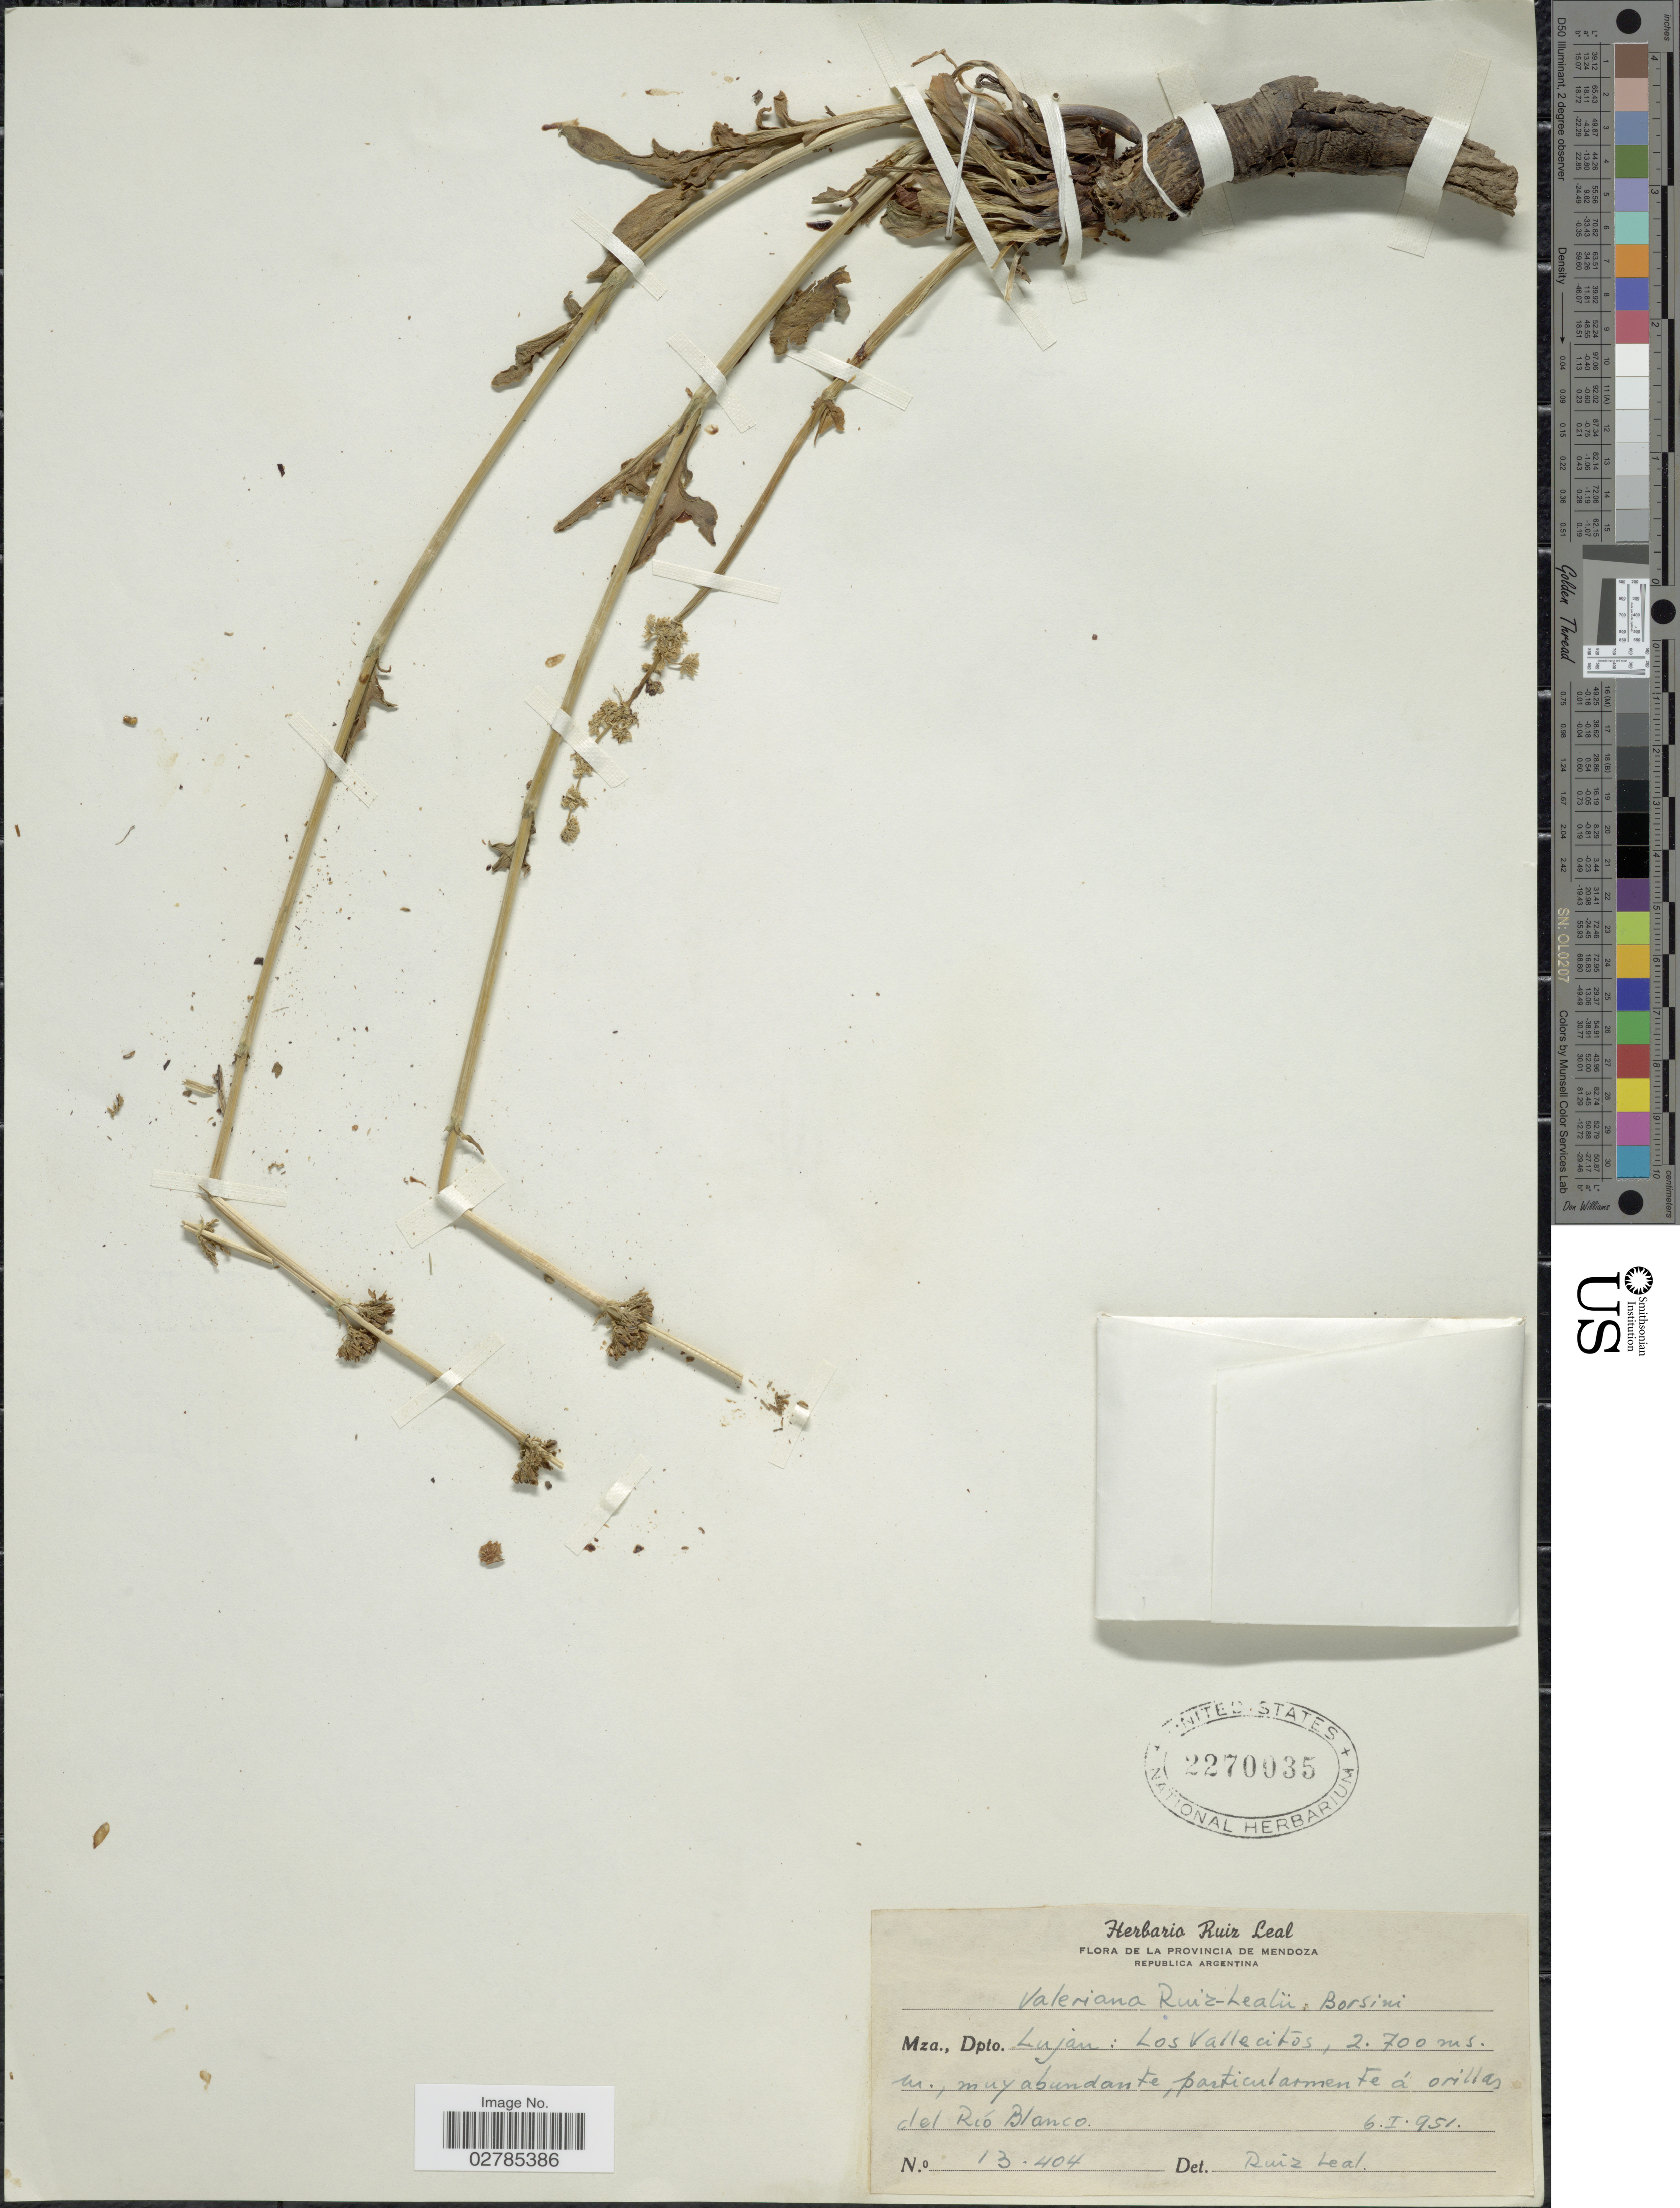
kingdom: Plantae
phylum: Tracheophyta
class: Magnoliopsida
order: Dipsacales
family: Caprifoliaceae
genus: Valeriana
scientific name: Valeriana ruizlealii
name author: Borsini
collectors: Ex herb. Ruiz Leal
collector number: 13404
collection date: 1951-01-06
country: Argentina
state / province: Mendoza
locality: Dpto. Lujan: Los Vallecitos. Muy abundante particularmente á orillas del Río Blanco.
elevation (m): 2700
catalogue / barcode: US 2270035